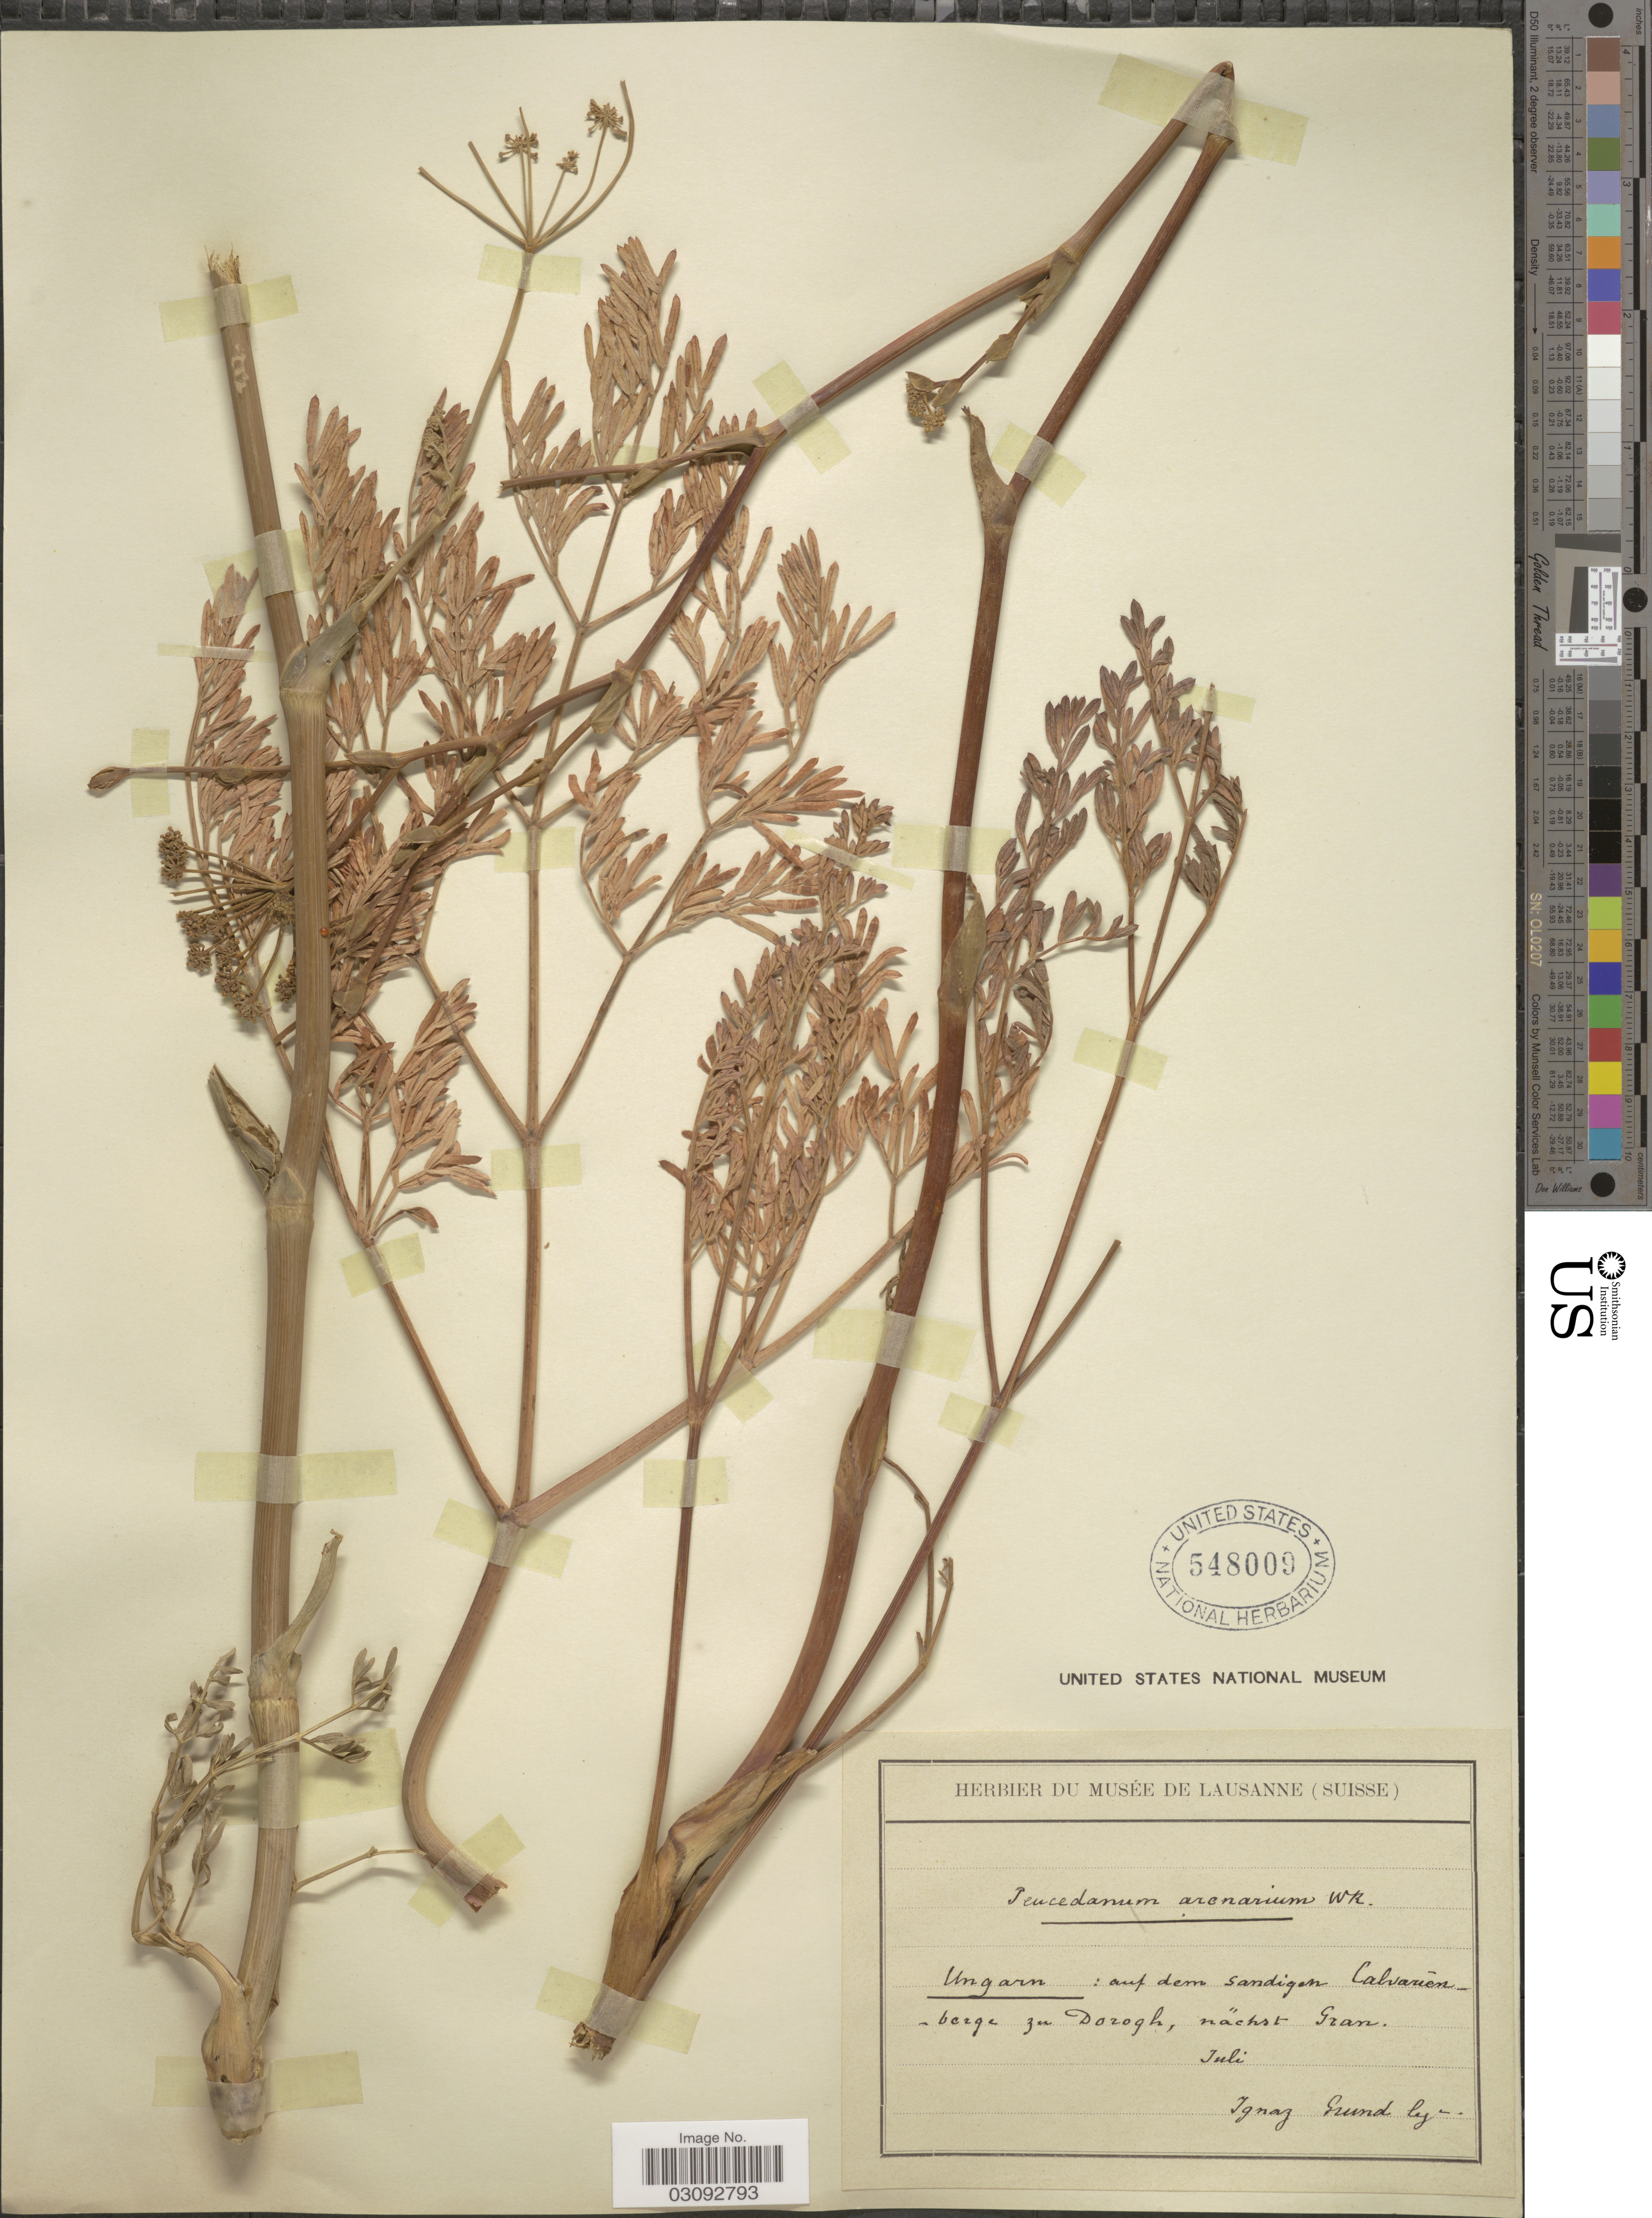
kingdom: Plantae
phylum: Tracheophyta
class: Magnoliopsida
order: Apiales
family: Apiaceae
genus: Peucedanum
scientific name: Peucedanum arenarium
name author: Waldst. & Kit.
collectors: I. Grundl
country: Hungary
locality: Ungarn: auf dem Sandigen Calvarién-berge zu Dorogh, nächst Gran.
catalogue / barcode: US 548009